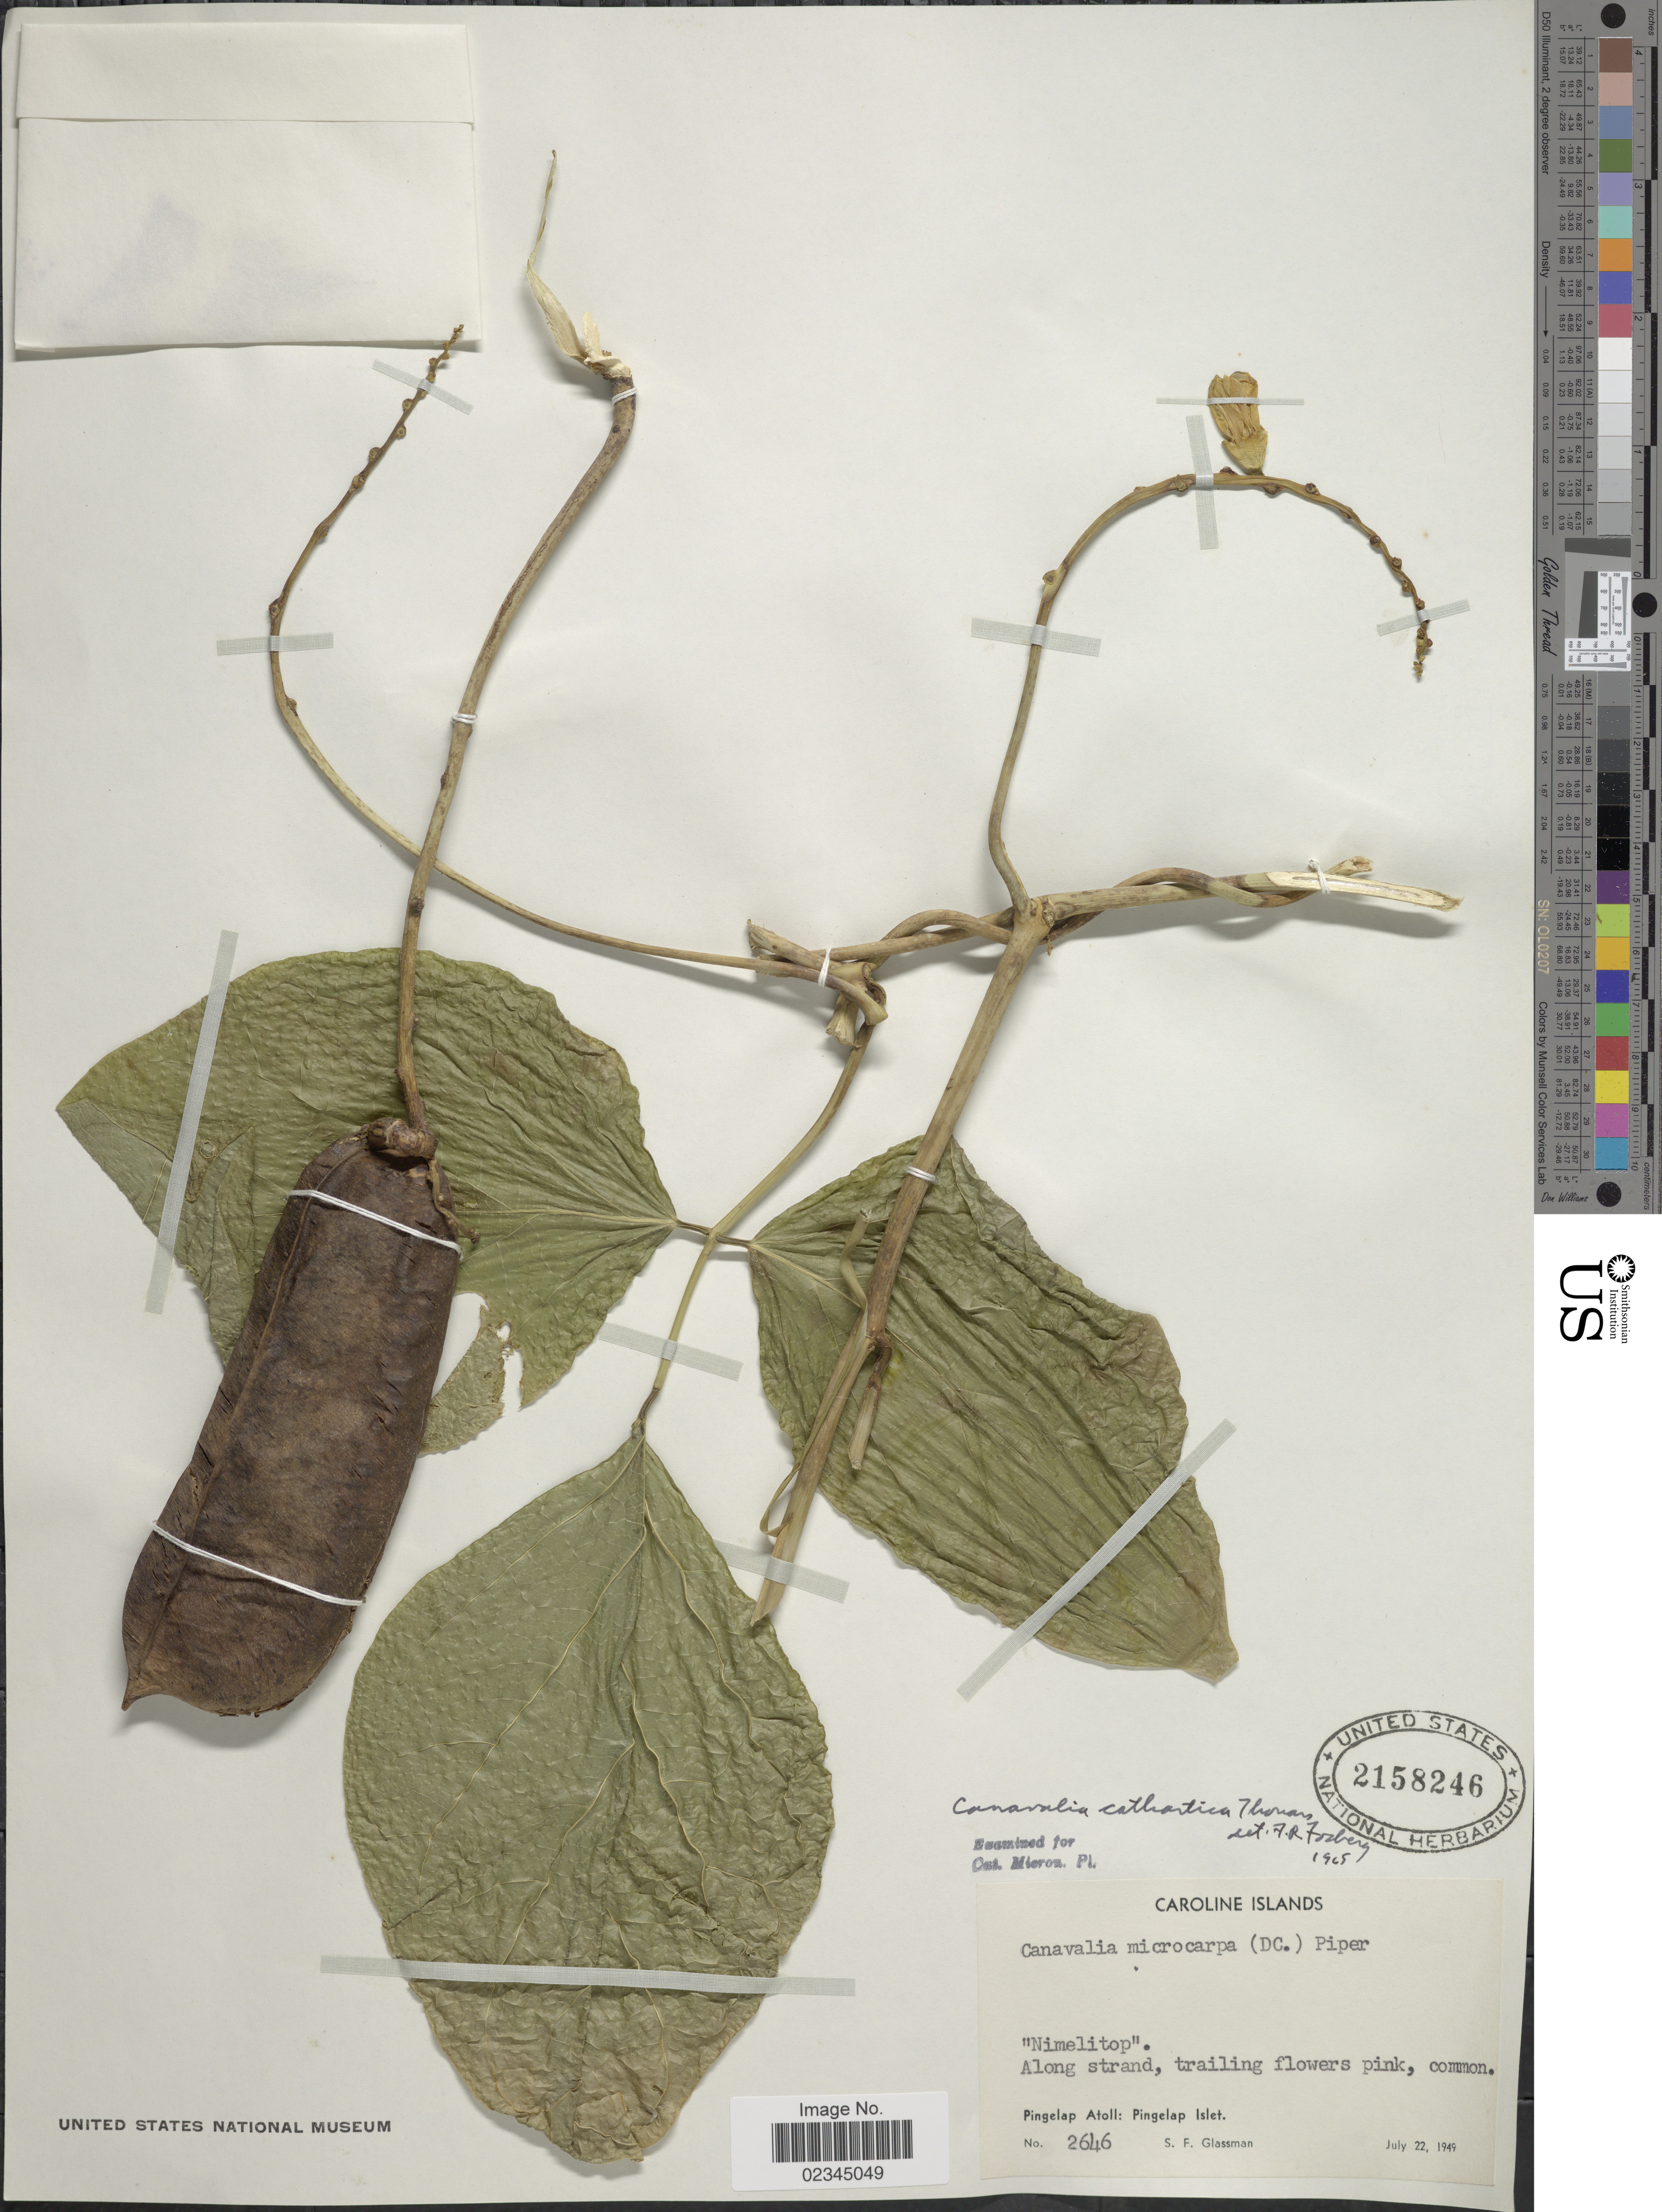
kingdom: Plantae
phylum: Tracheophyta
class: Magnoliopsida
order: Fabales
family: Fabaceae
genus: Canavalia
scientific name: Canavalia cathartica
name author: Thouars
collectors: S. F. Glassman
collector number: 2646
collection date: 1949-07-22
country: Micronesia, Federated States of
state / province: Pohnpei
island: Pingelap Atoll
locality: Caroline Islands, Along strand, trailing flowers pink. Pingelap Atoll: Pingelap Islet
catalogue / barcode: US 2158246